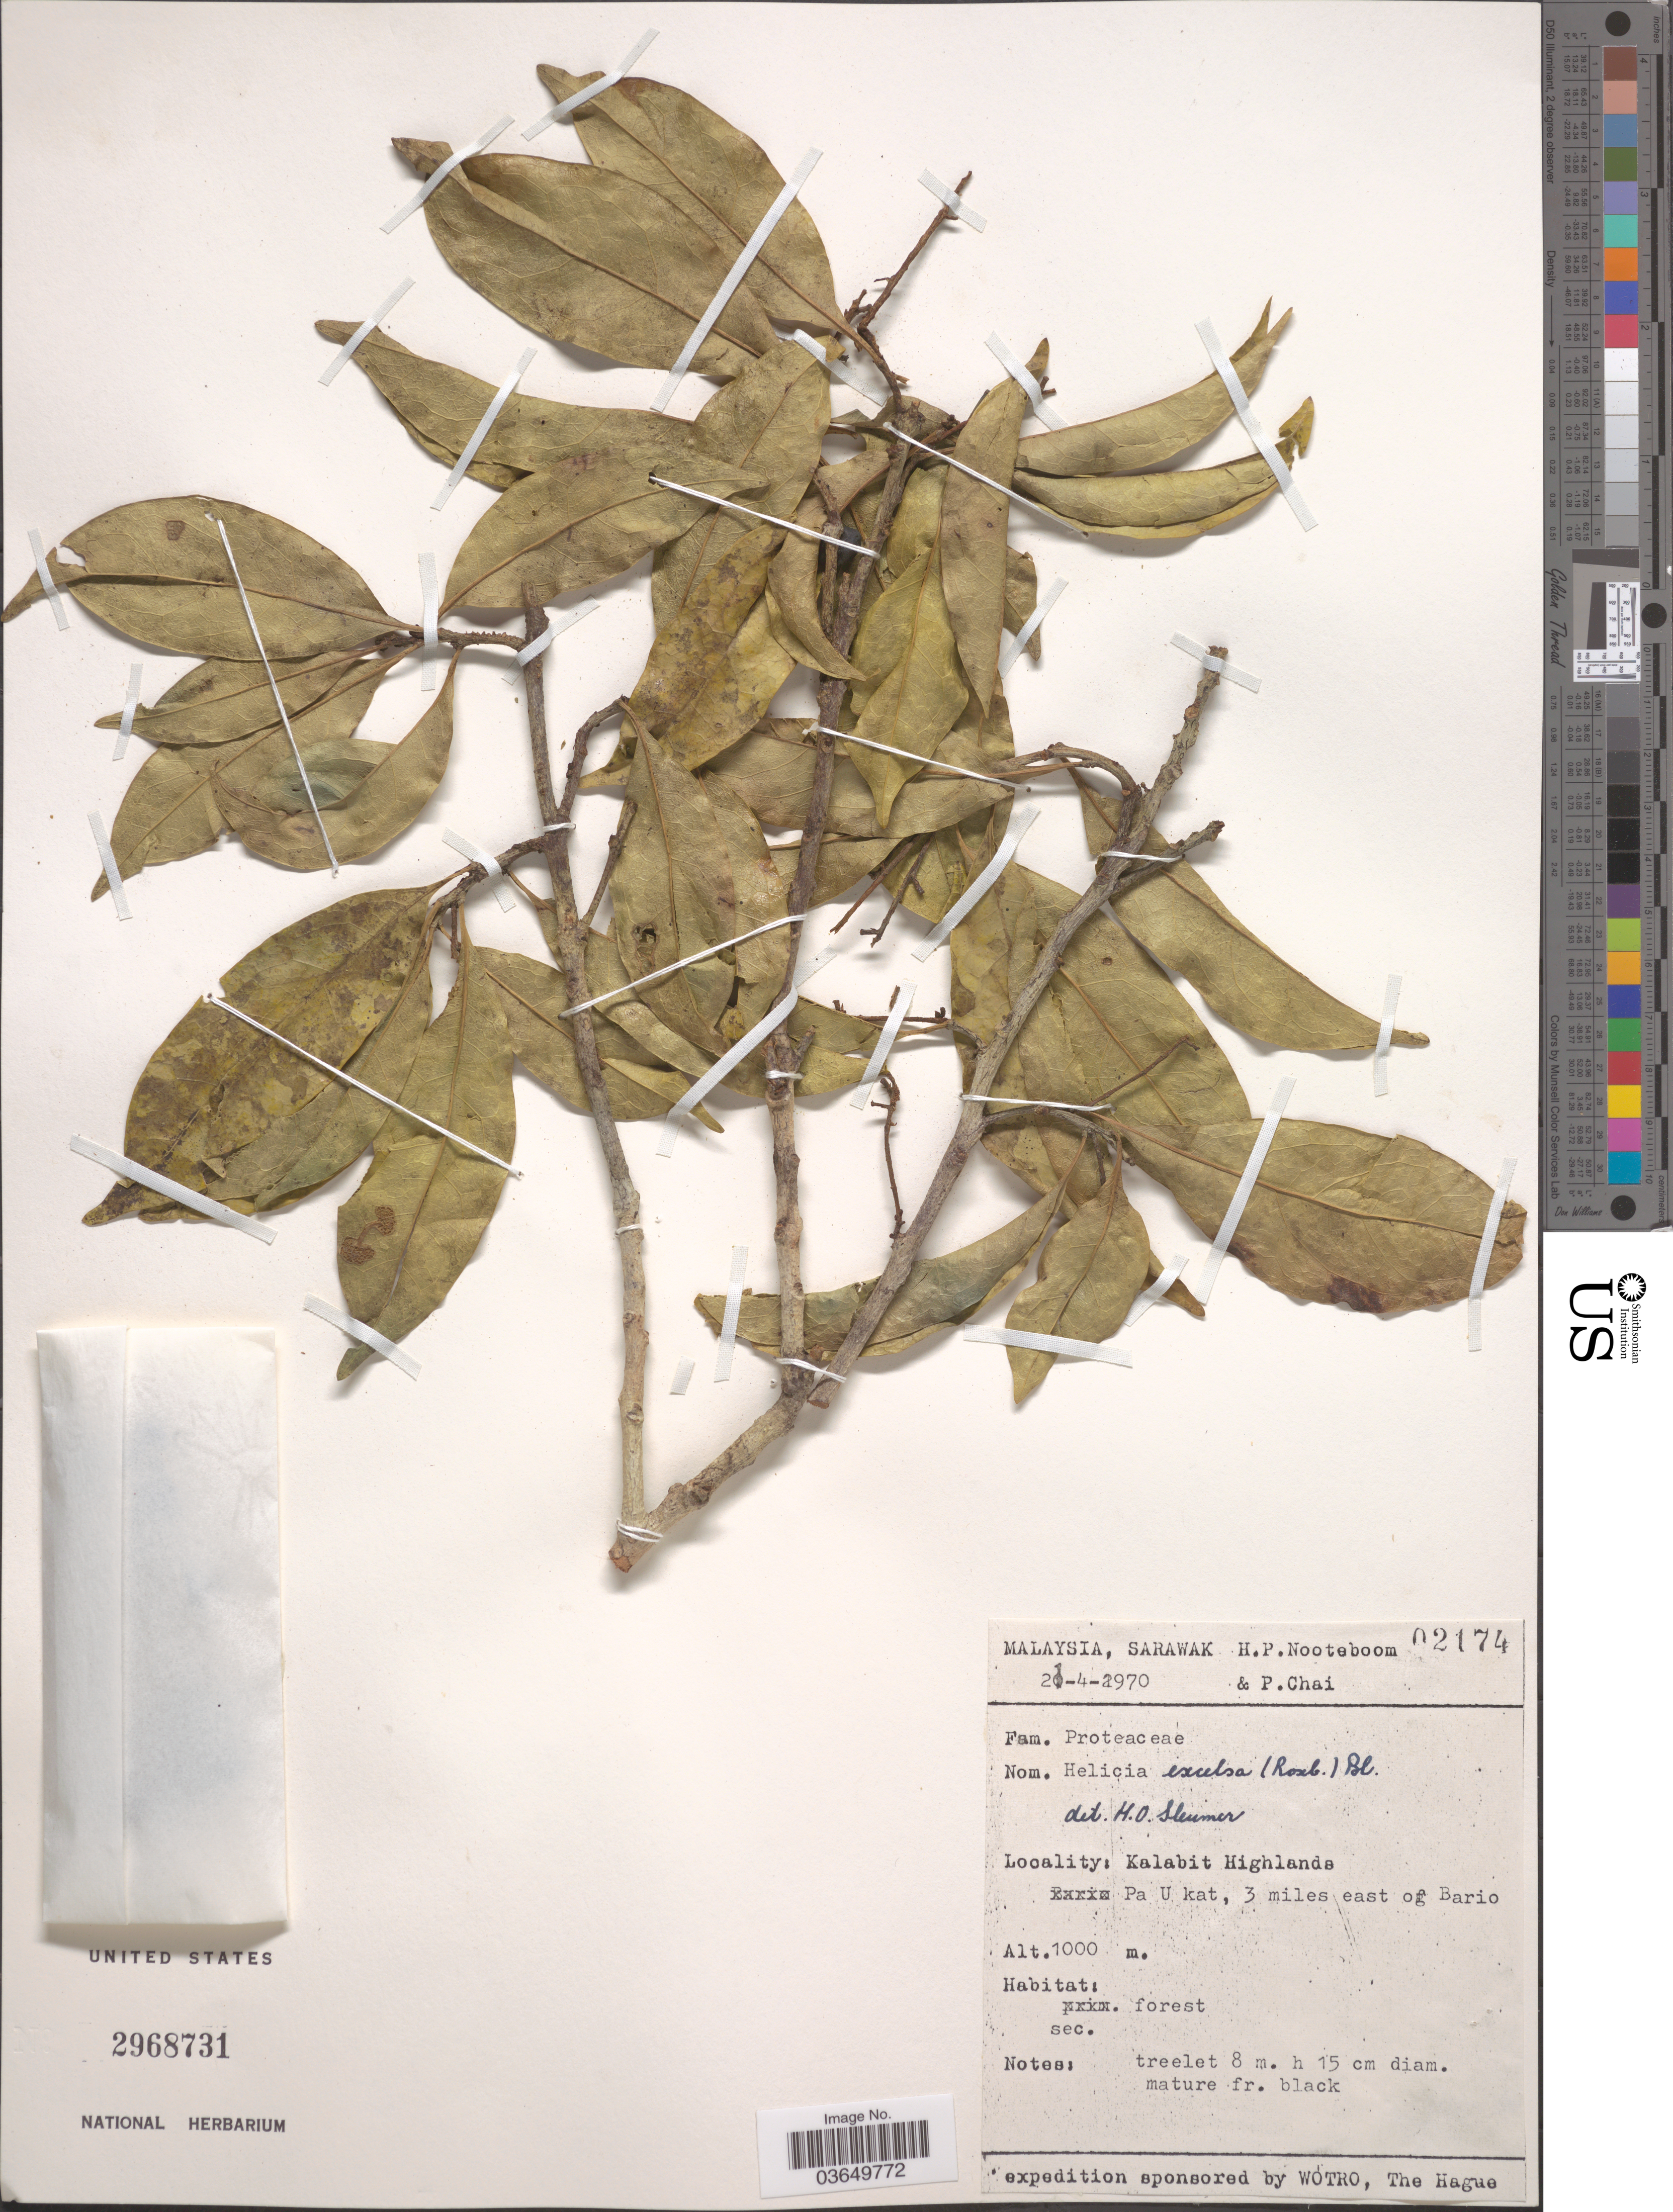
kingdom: Plantae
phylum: Tracheophyta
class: Magnoliopsida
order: Proteales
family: Proteaceae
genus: Helicia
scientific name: Helicia excelsa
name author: (Roxb.) Blume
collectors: H. P. Nooteboom & P. Chai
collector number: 02174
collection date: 1970-04-21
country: Malaysia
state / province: Sarawak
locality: Kalabit Highlands. Pa U kat, 3 miles east of Bario.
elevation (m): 1000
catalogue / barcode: US 2968731